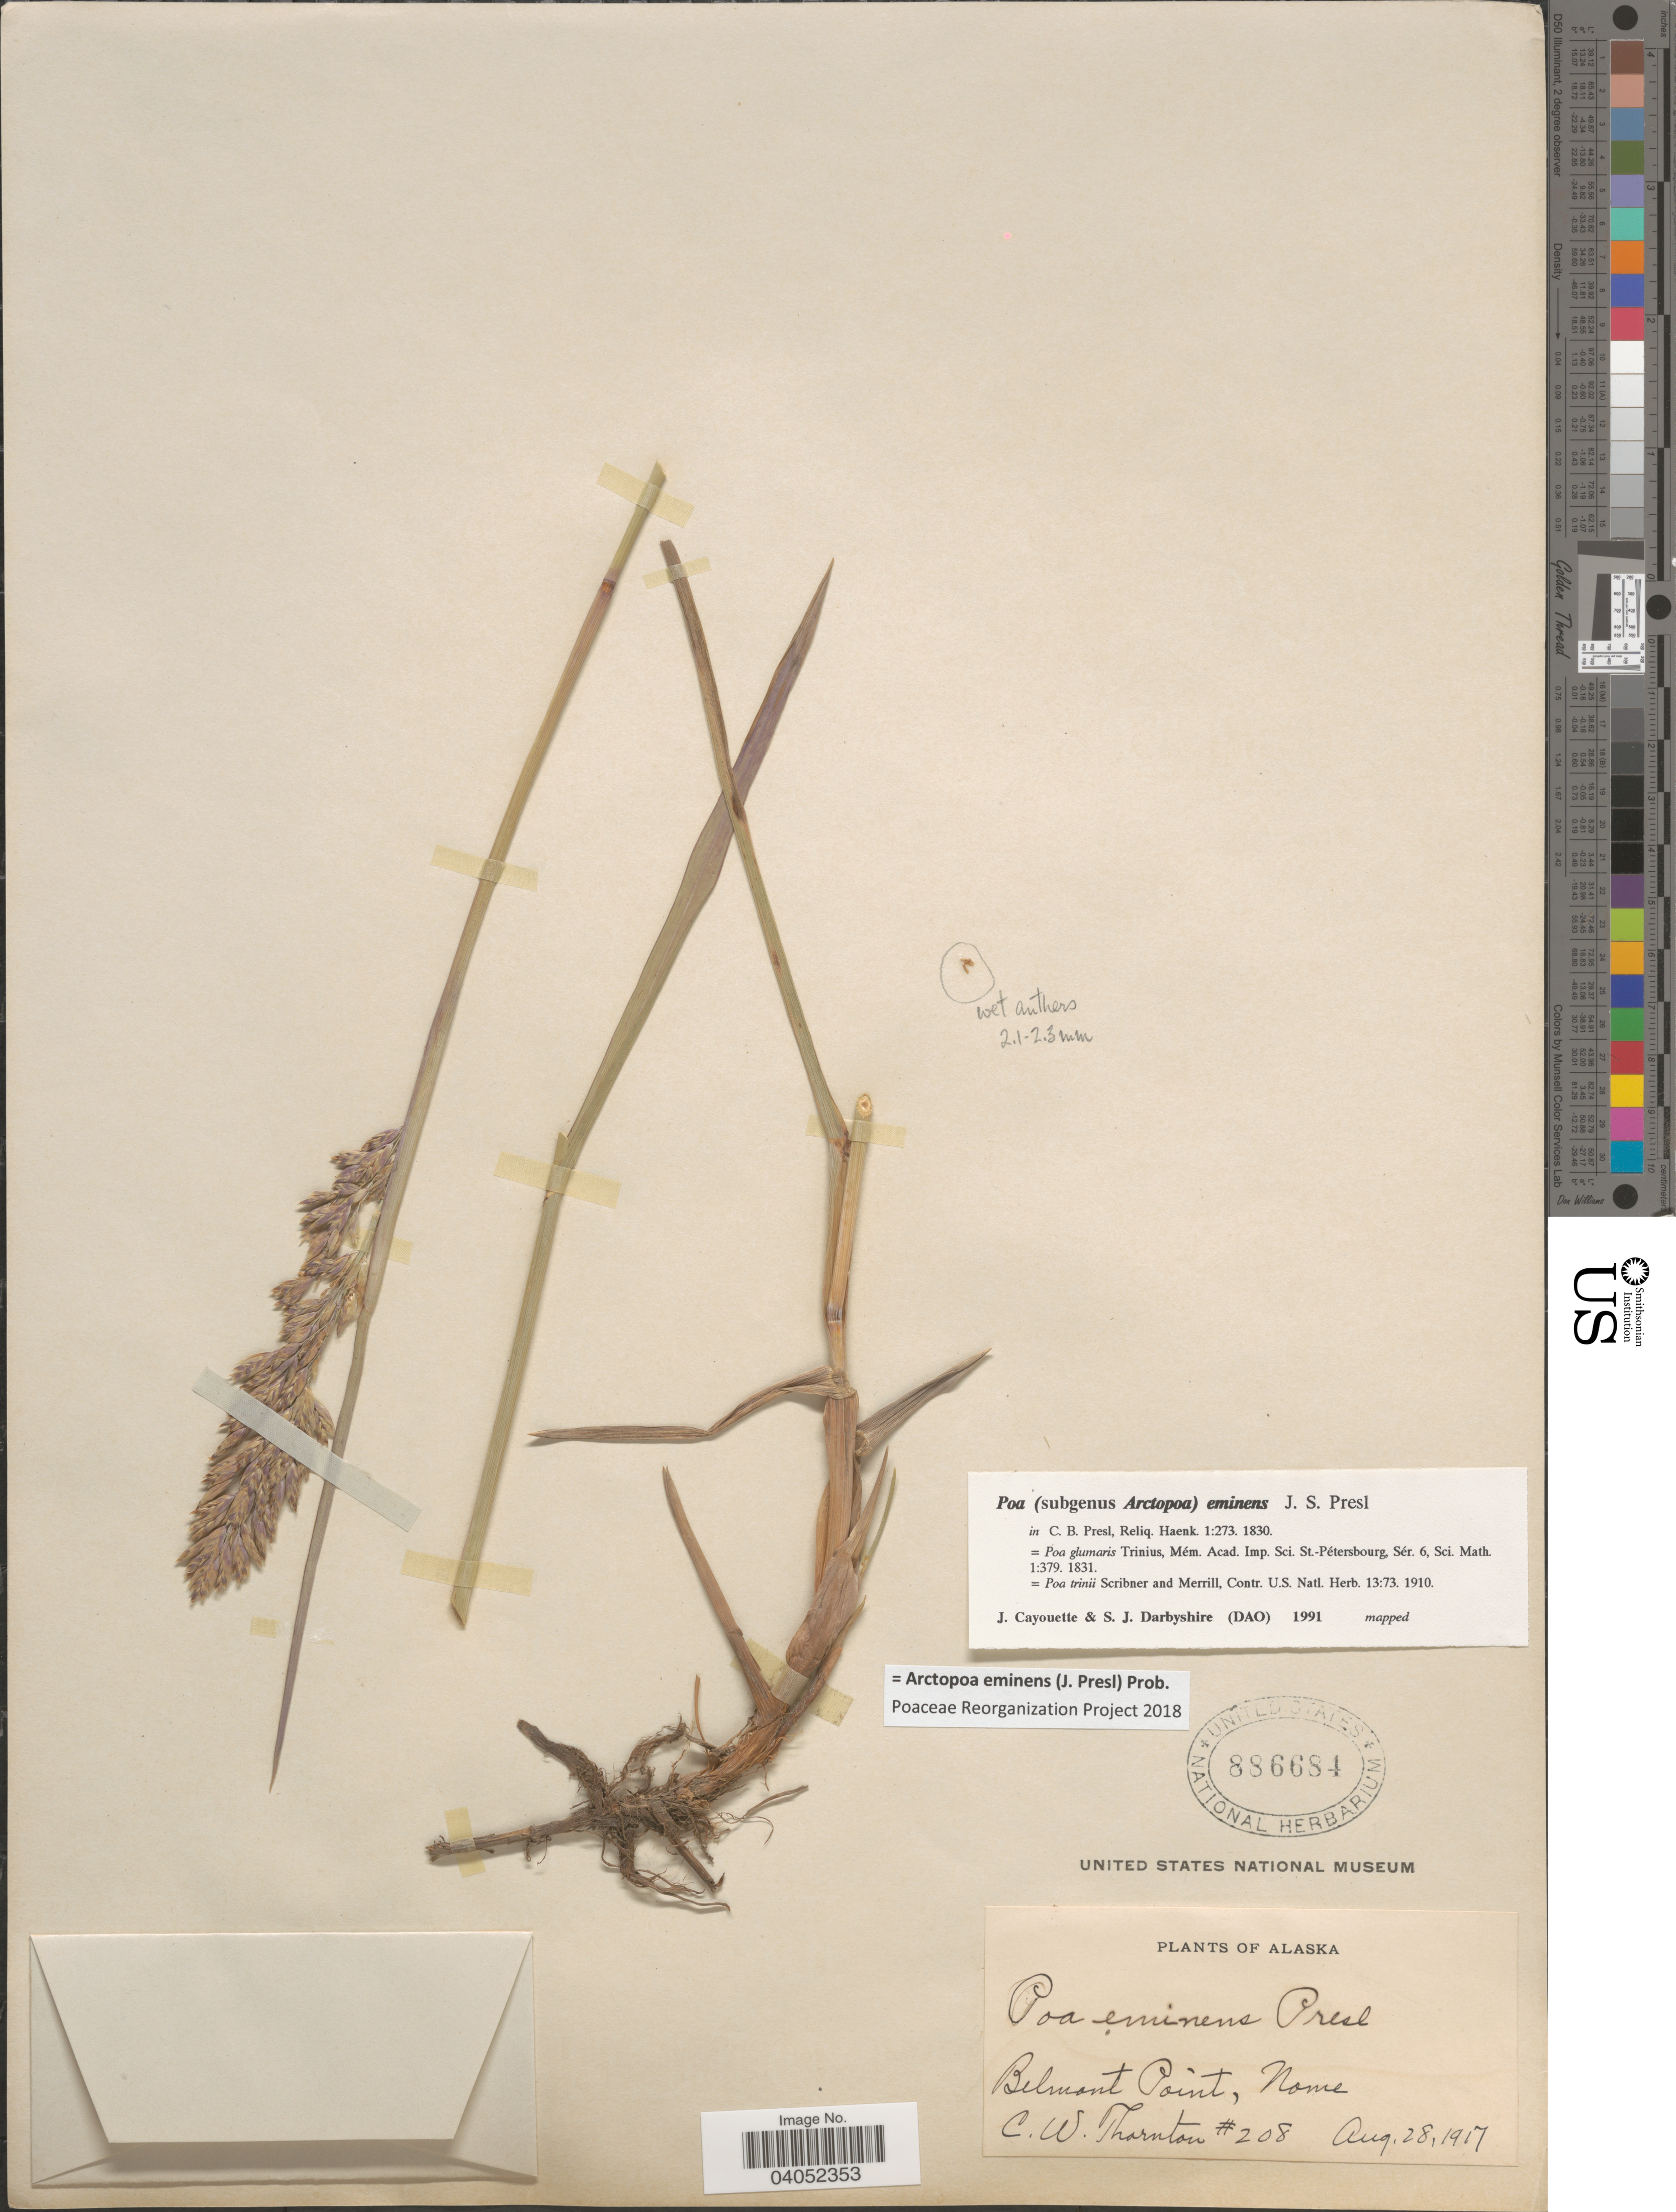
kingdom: Plantae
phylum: Tracheophyta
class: Liliopsida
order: Poales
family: Poaceae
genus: Arctopoa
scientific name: Arctopoa eminens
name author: (J. Presl) Prob.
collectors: C. Thornton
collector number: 208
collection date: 1917-08-28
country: United States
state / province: Alaska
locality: Belmont Point, Nome.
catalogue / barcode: US 886684